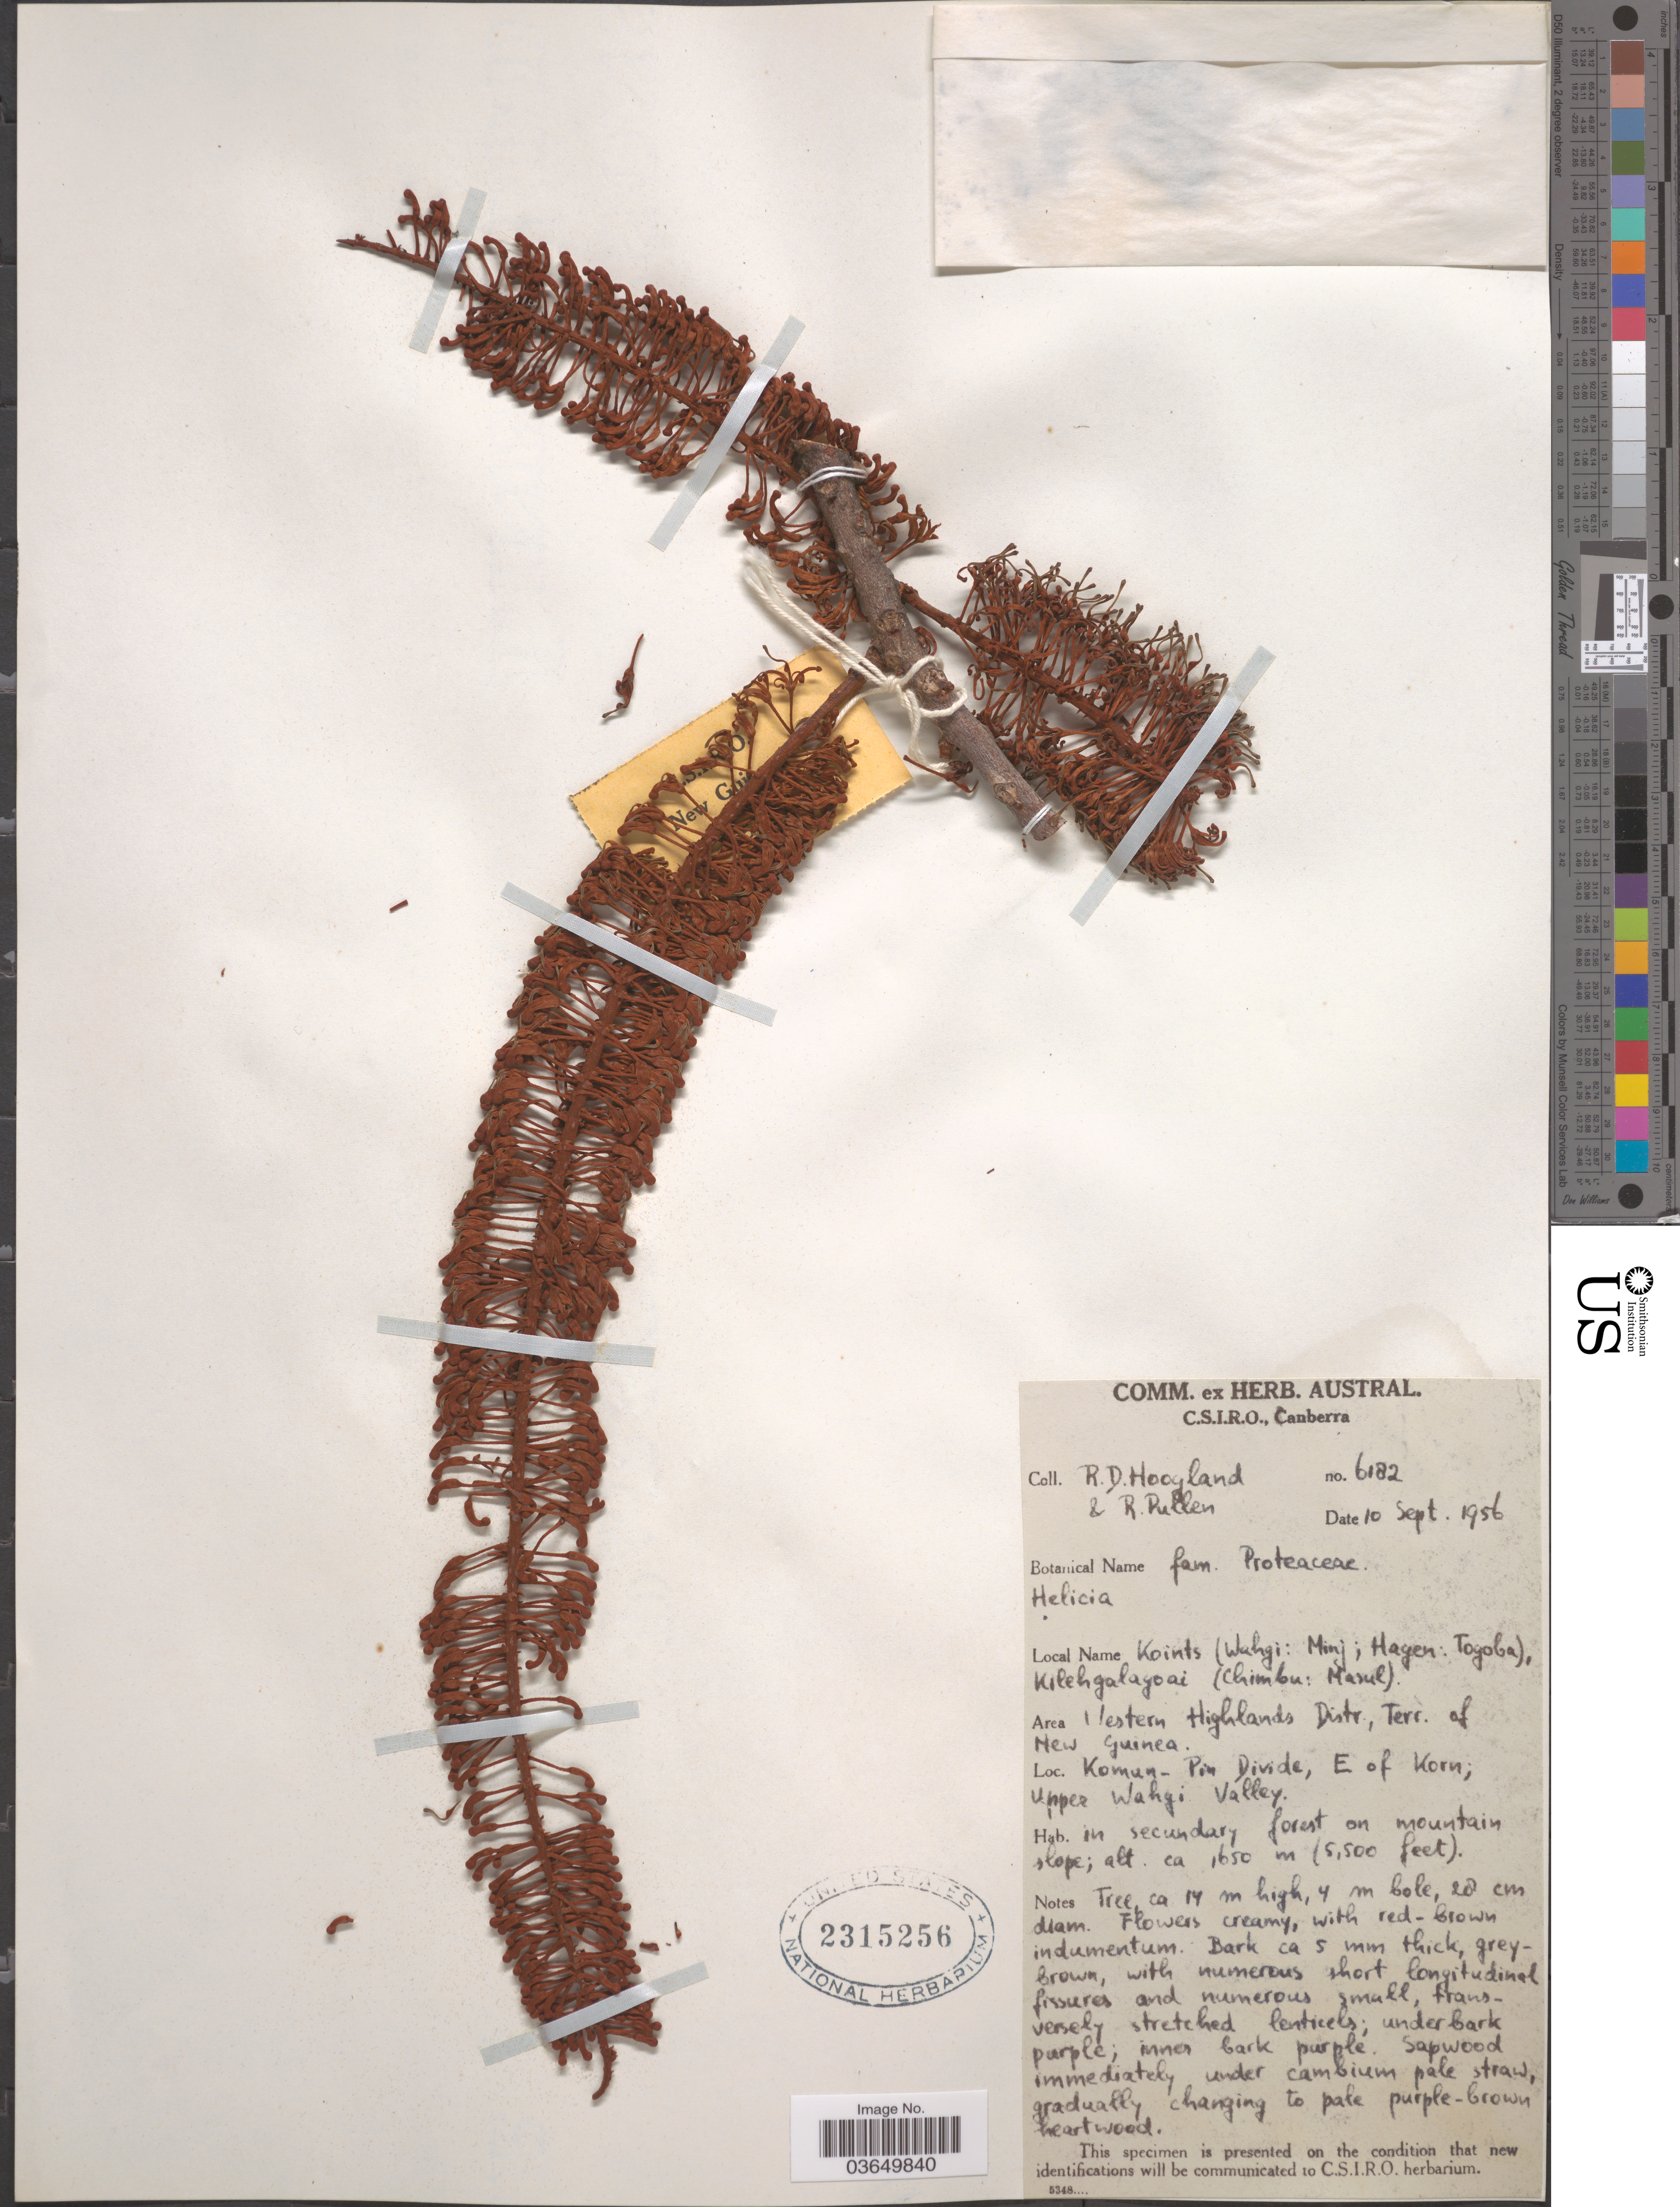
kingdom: Plantae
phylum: Tracheophyta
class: Magnoliopsida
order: Proteales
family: Proteaceae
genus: Helicia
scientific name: Helicia sp.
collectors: R. D. Hoogland & R. Pullen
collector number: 6182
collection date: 1956-09-10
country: Papua New Guinea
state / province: Western Highlands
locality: Area Western Highlands Distr., Terr. of New Guinea. Komun-Pin Divide, E of Korn; Upper Wahgi Valley.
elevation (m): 1650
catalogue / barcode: US 2315256